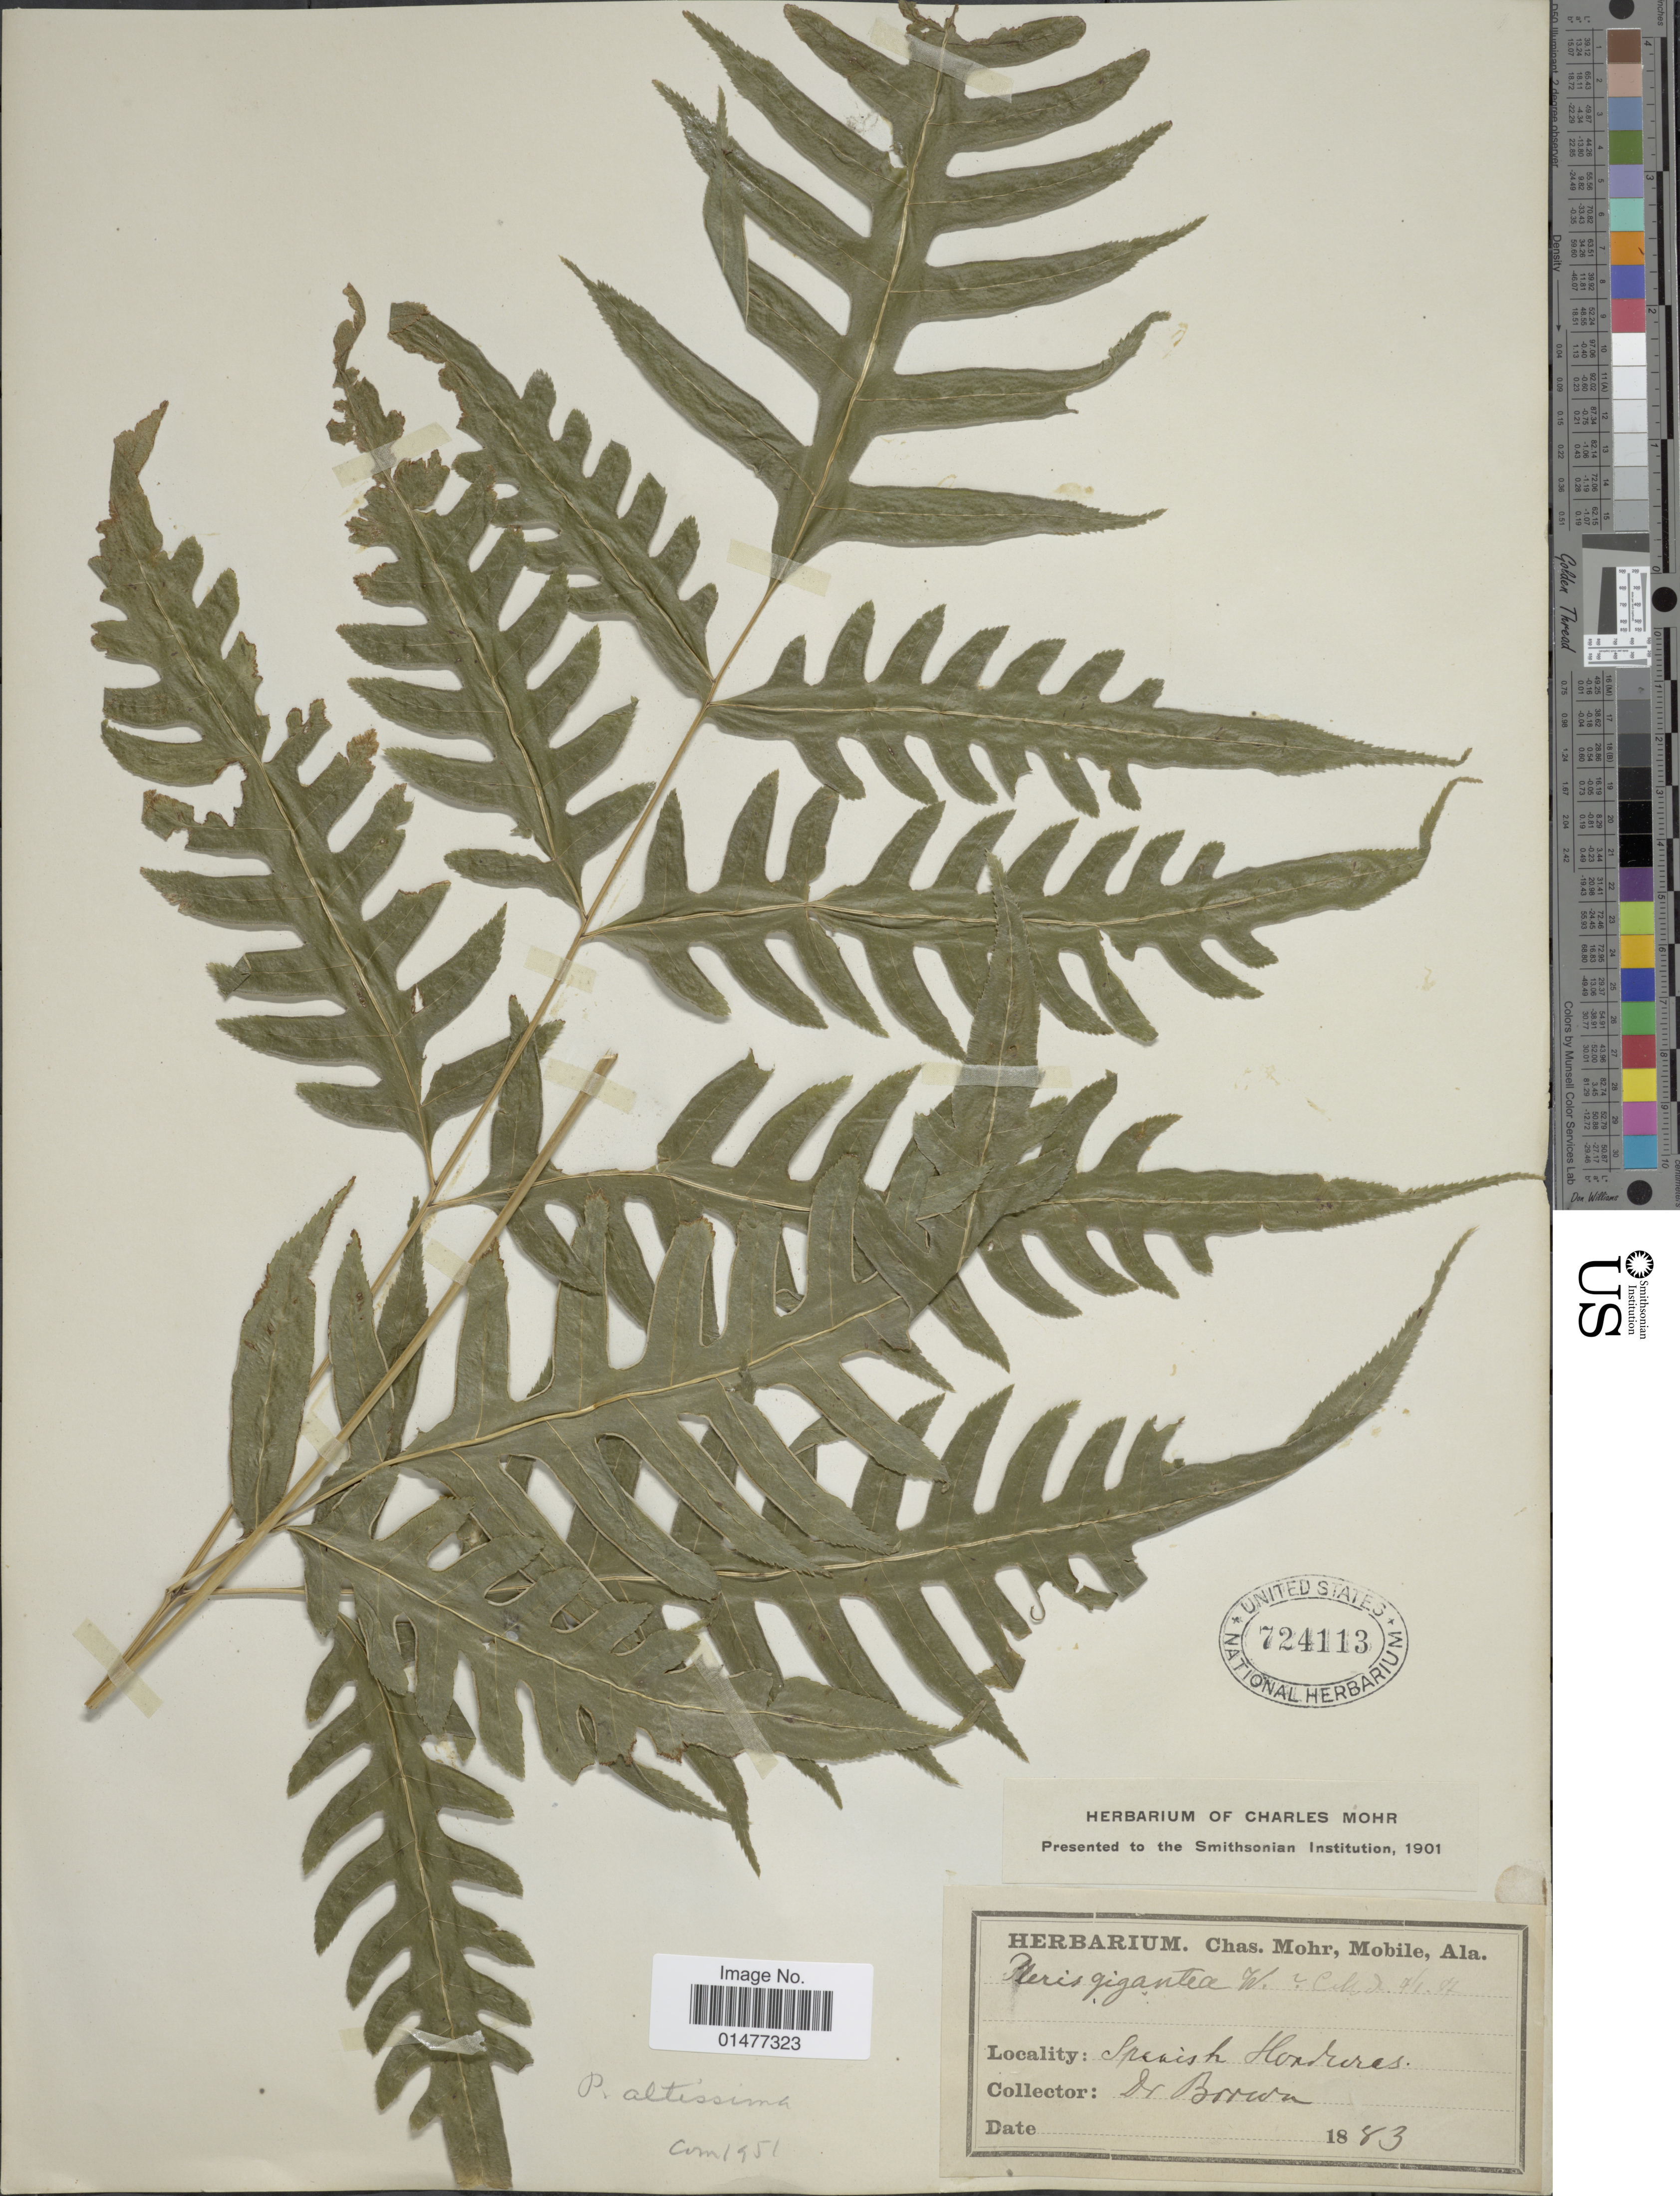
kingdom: Plantae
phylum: Tracheophyta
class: Polypodiopsida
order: Polypodiales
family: Pteridaceae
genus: Pteris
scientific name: Pteris altissima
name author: Poir.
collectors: -- Brown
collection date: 1883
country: Honduras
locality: Spanish Honduras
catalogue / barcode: US 724113